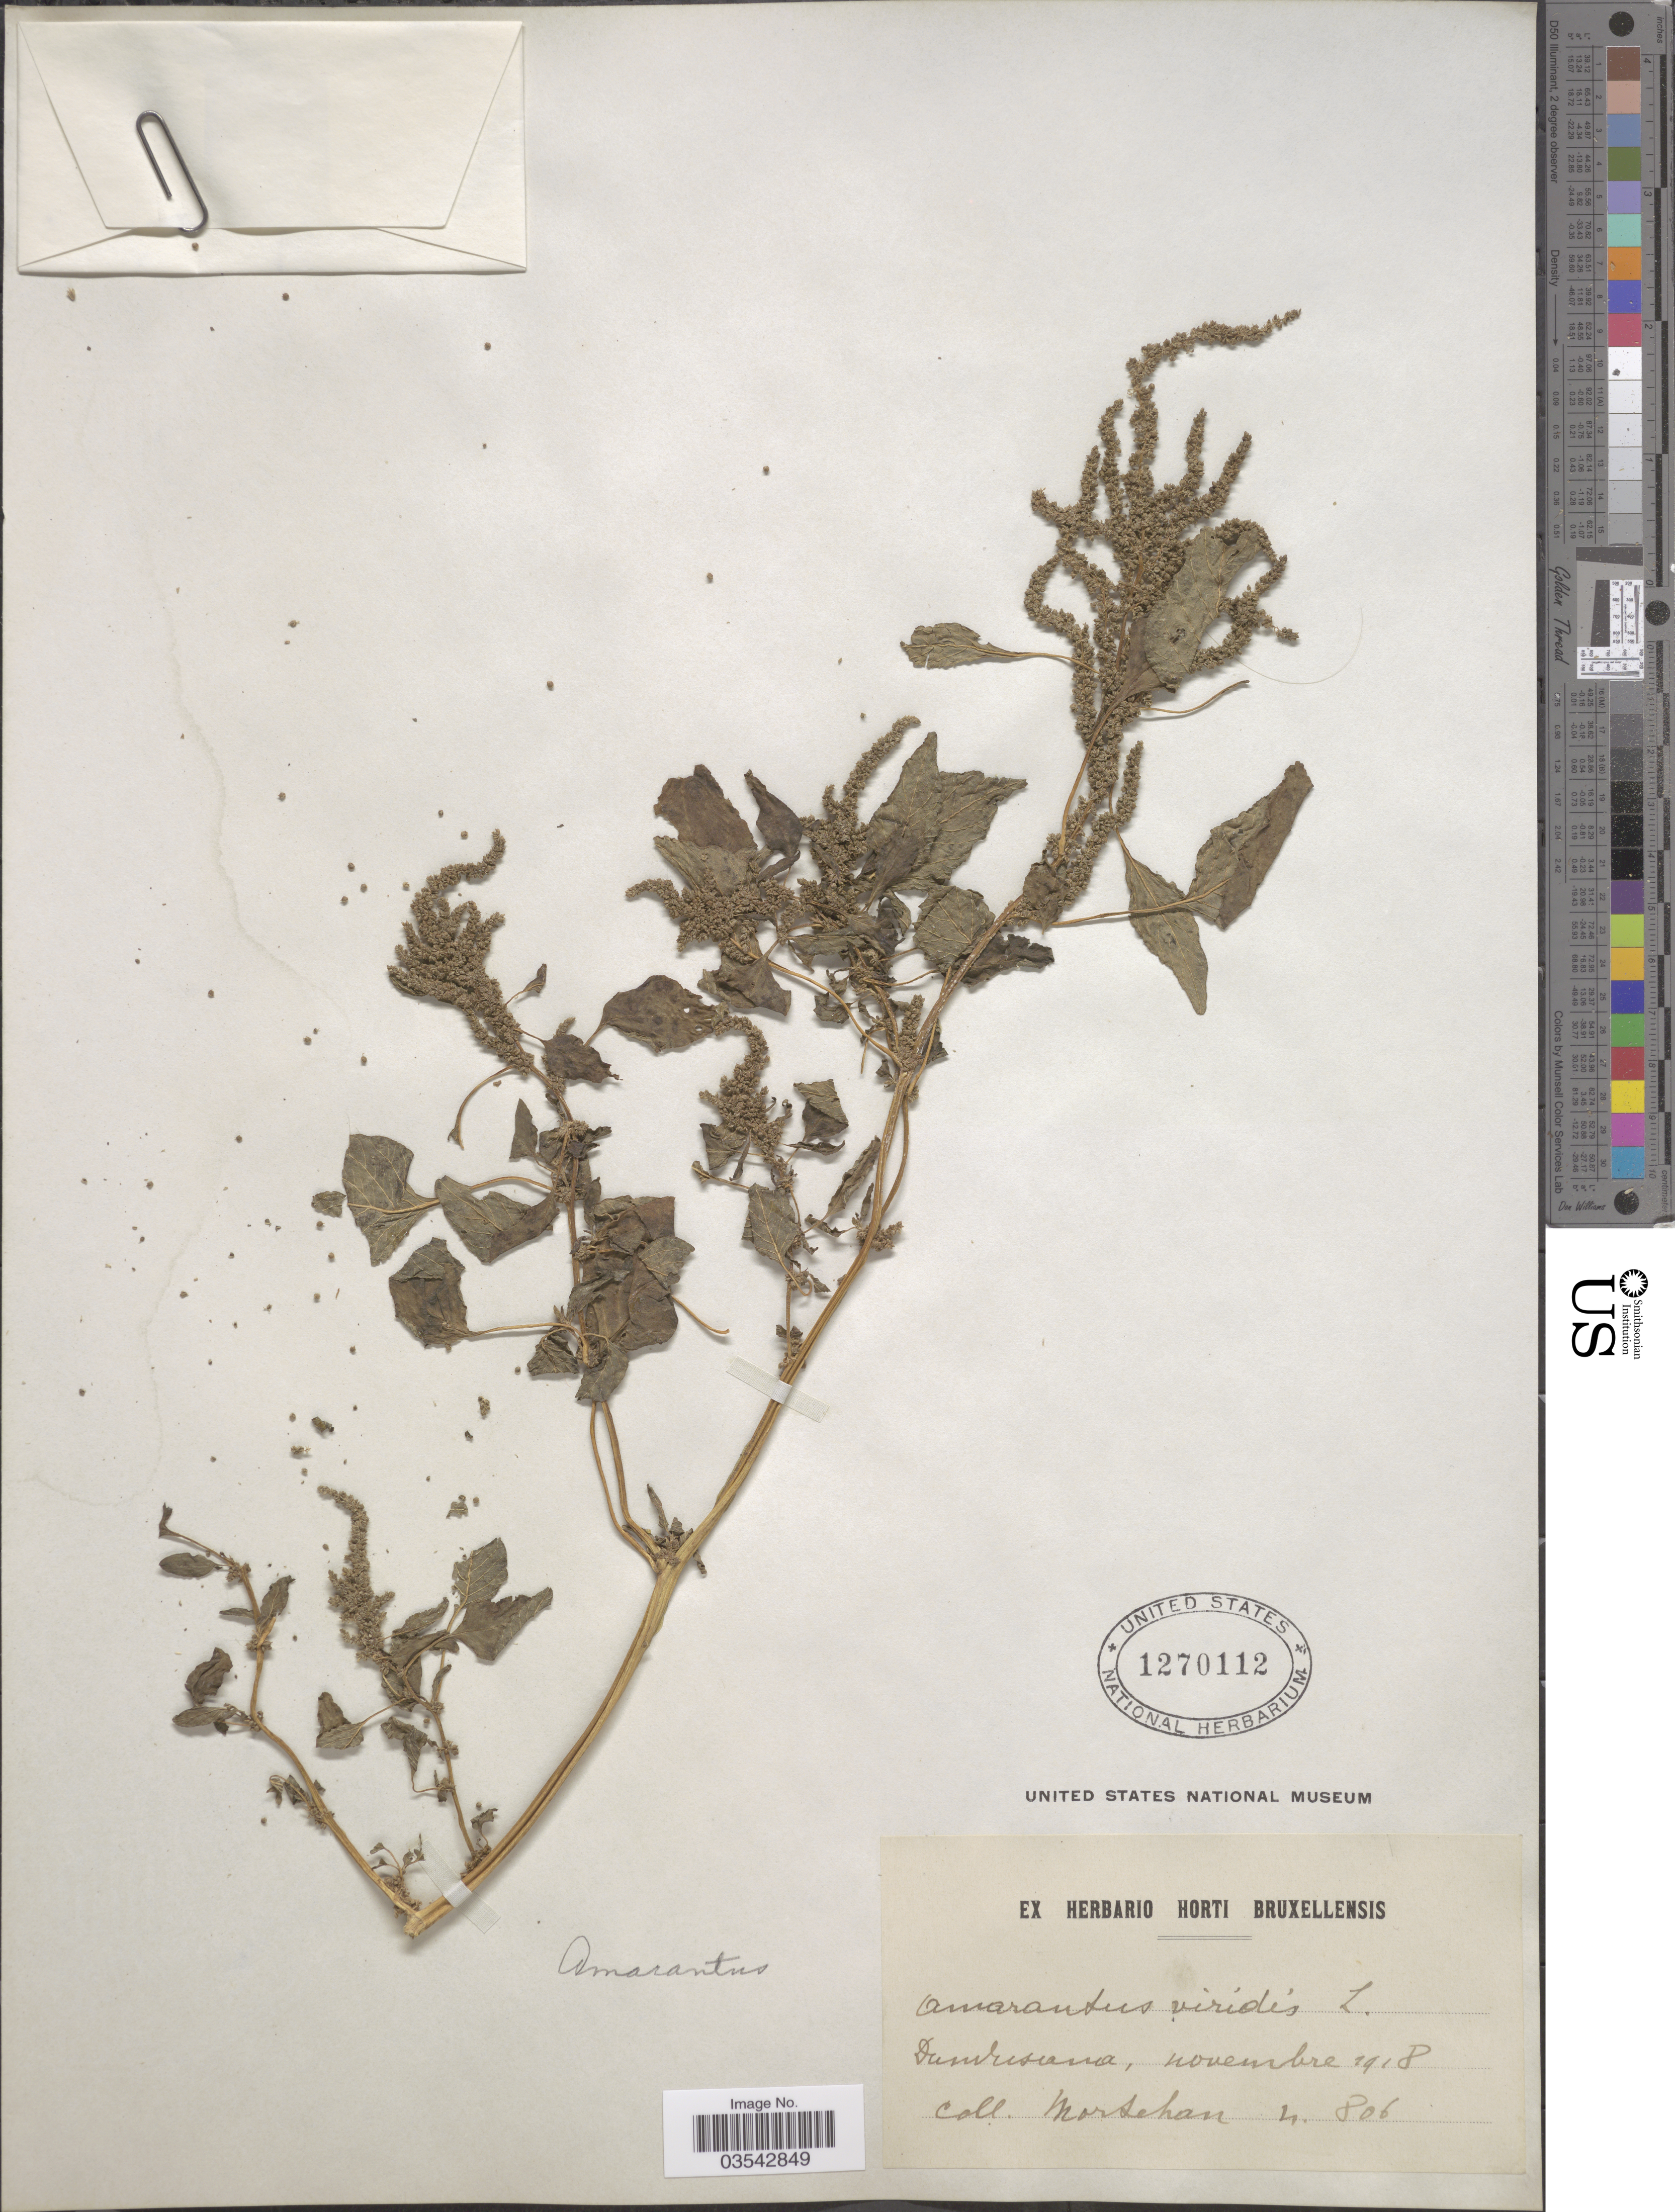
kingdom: Plantae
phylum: Tracheophyta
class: Magnoliopsida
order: Caryophyllales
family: Amaranthaceae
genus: Amaranthus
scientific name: Amaranthus viridis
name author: L.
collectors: Mortehan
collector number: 806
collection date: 1918-11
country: Congo, Democratic Republic of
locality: Dundusana.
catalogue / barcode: US 1270112